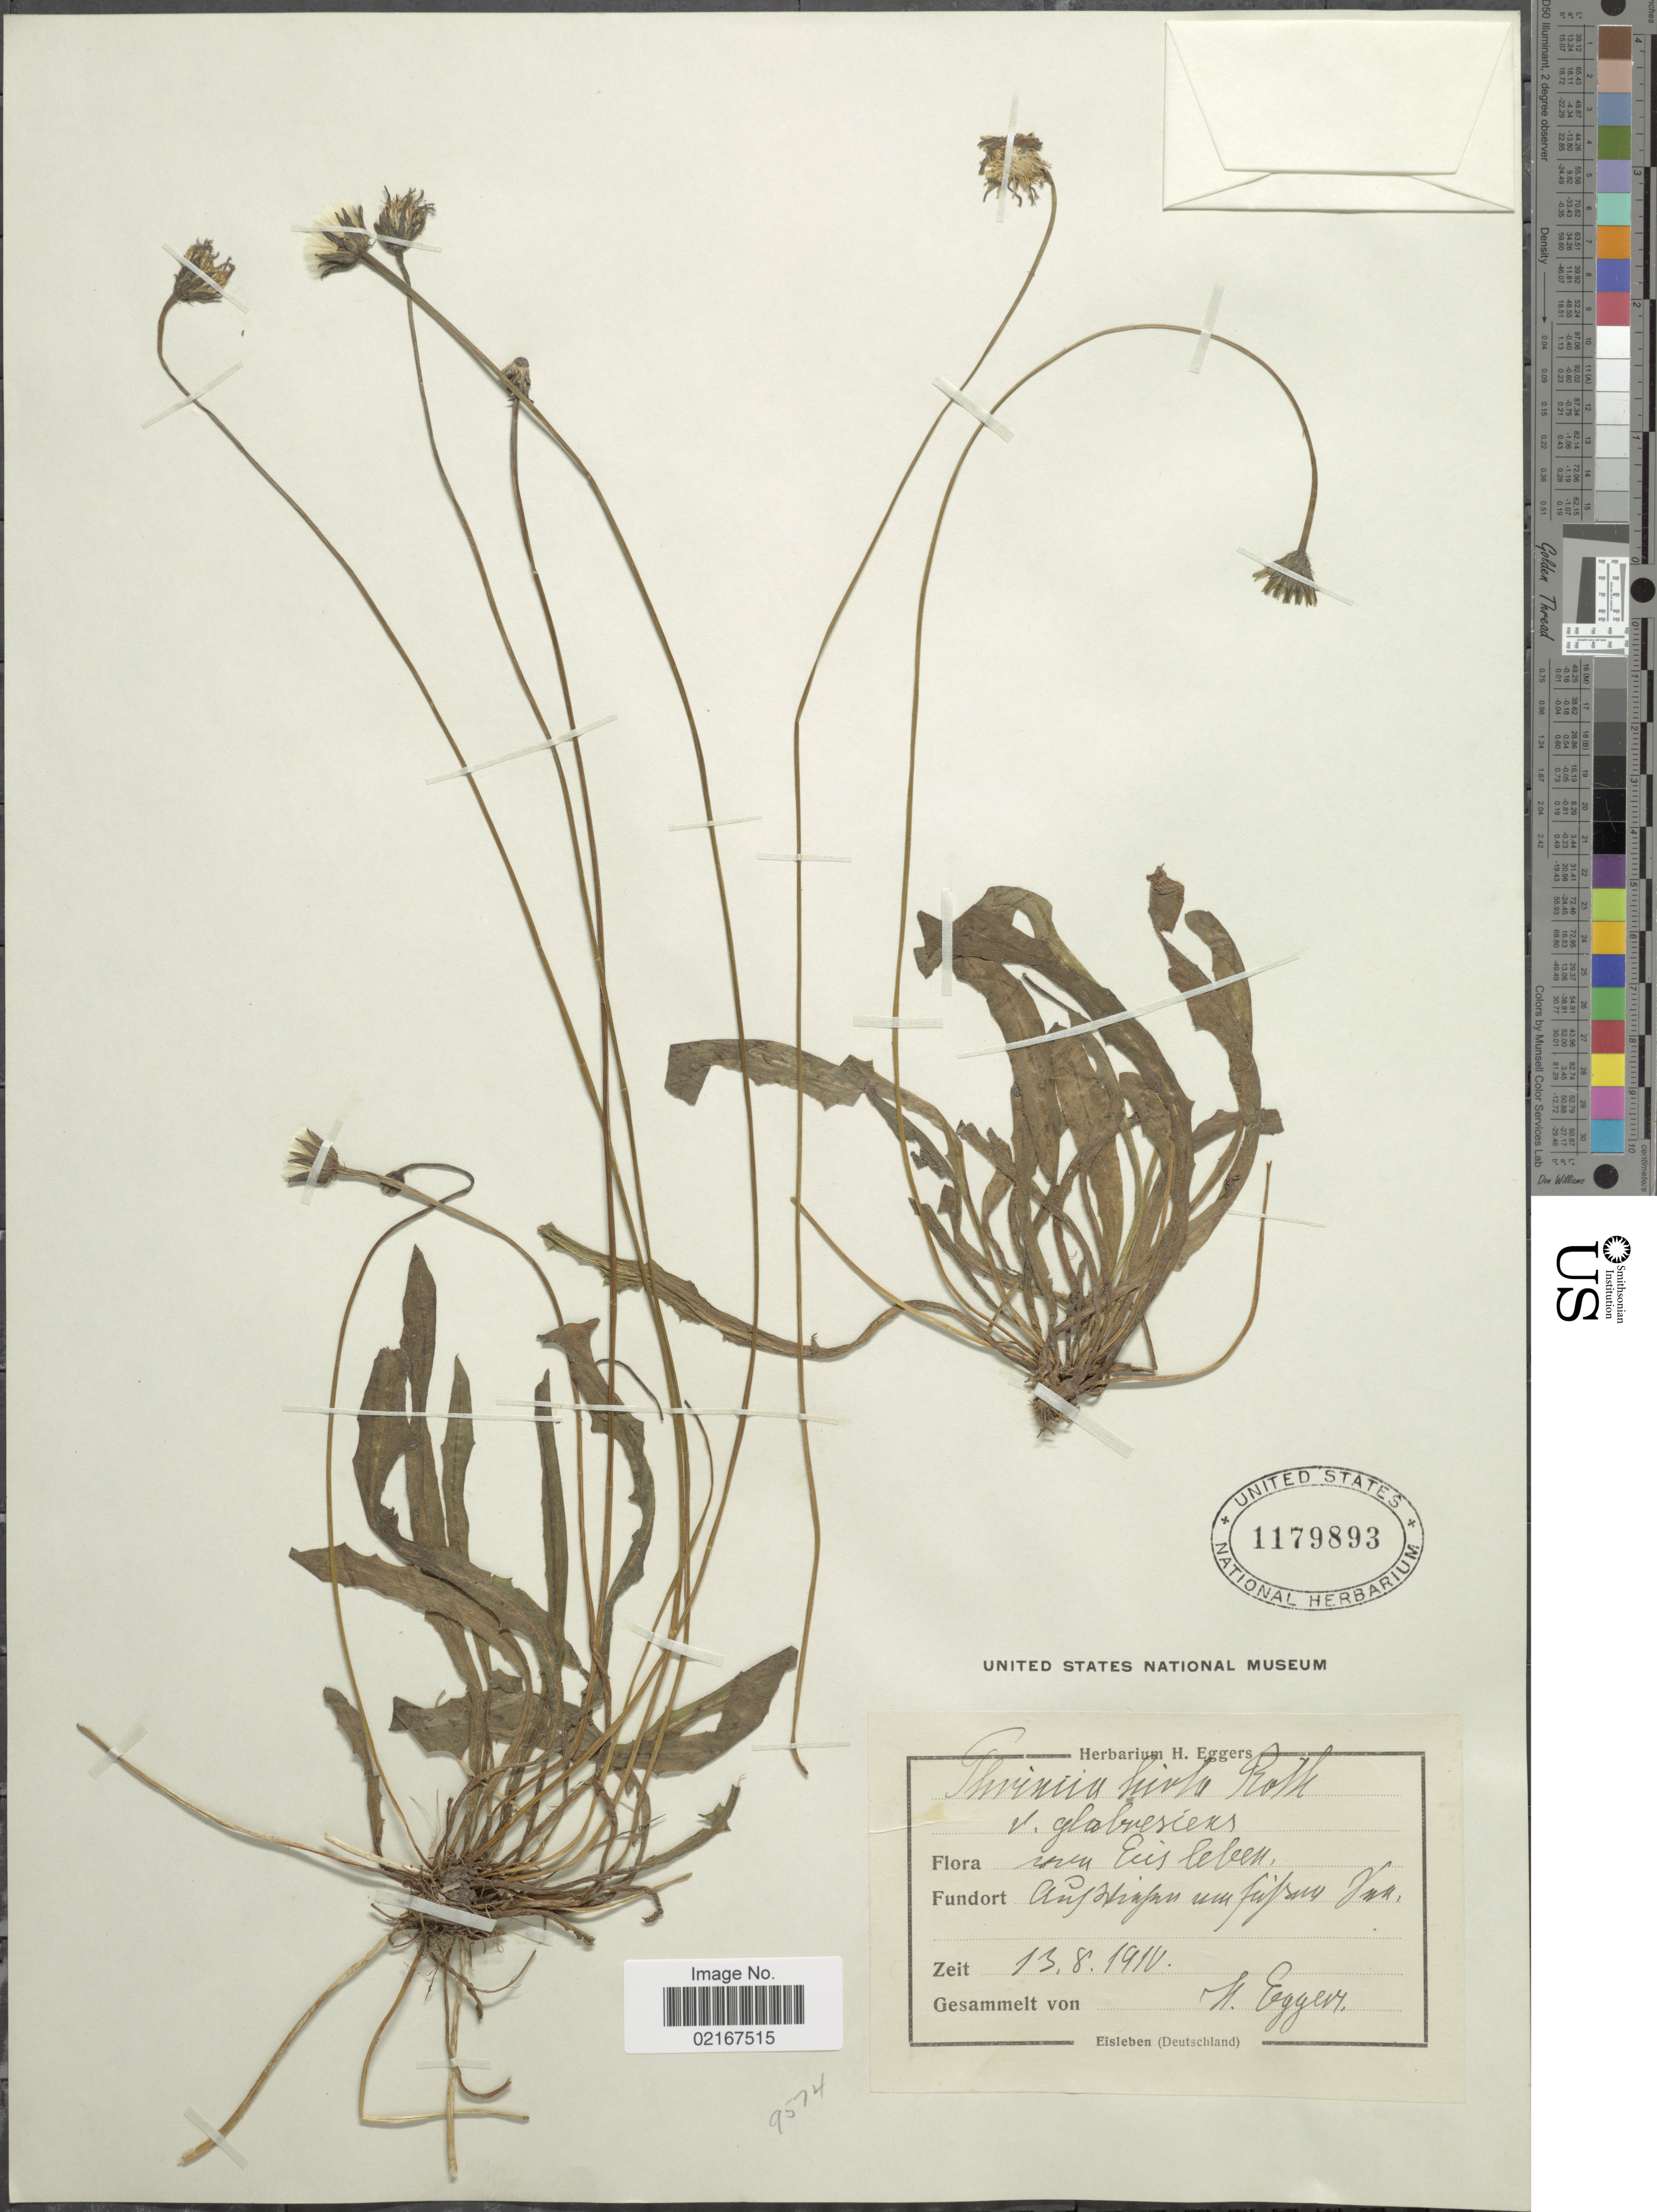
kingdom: Plantae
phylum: Tracheophyta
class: Magnoliopsida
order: Asterales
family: Asteraceae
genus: Leontodon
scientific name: Leontodon hirtus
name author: L.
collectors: H. Eggers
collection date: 1910-08-13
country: Germany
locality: Eisleben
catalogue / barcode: US 1179893